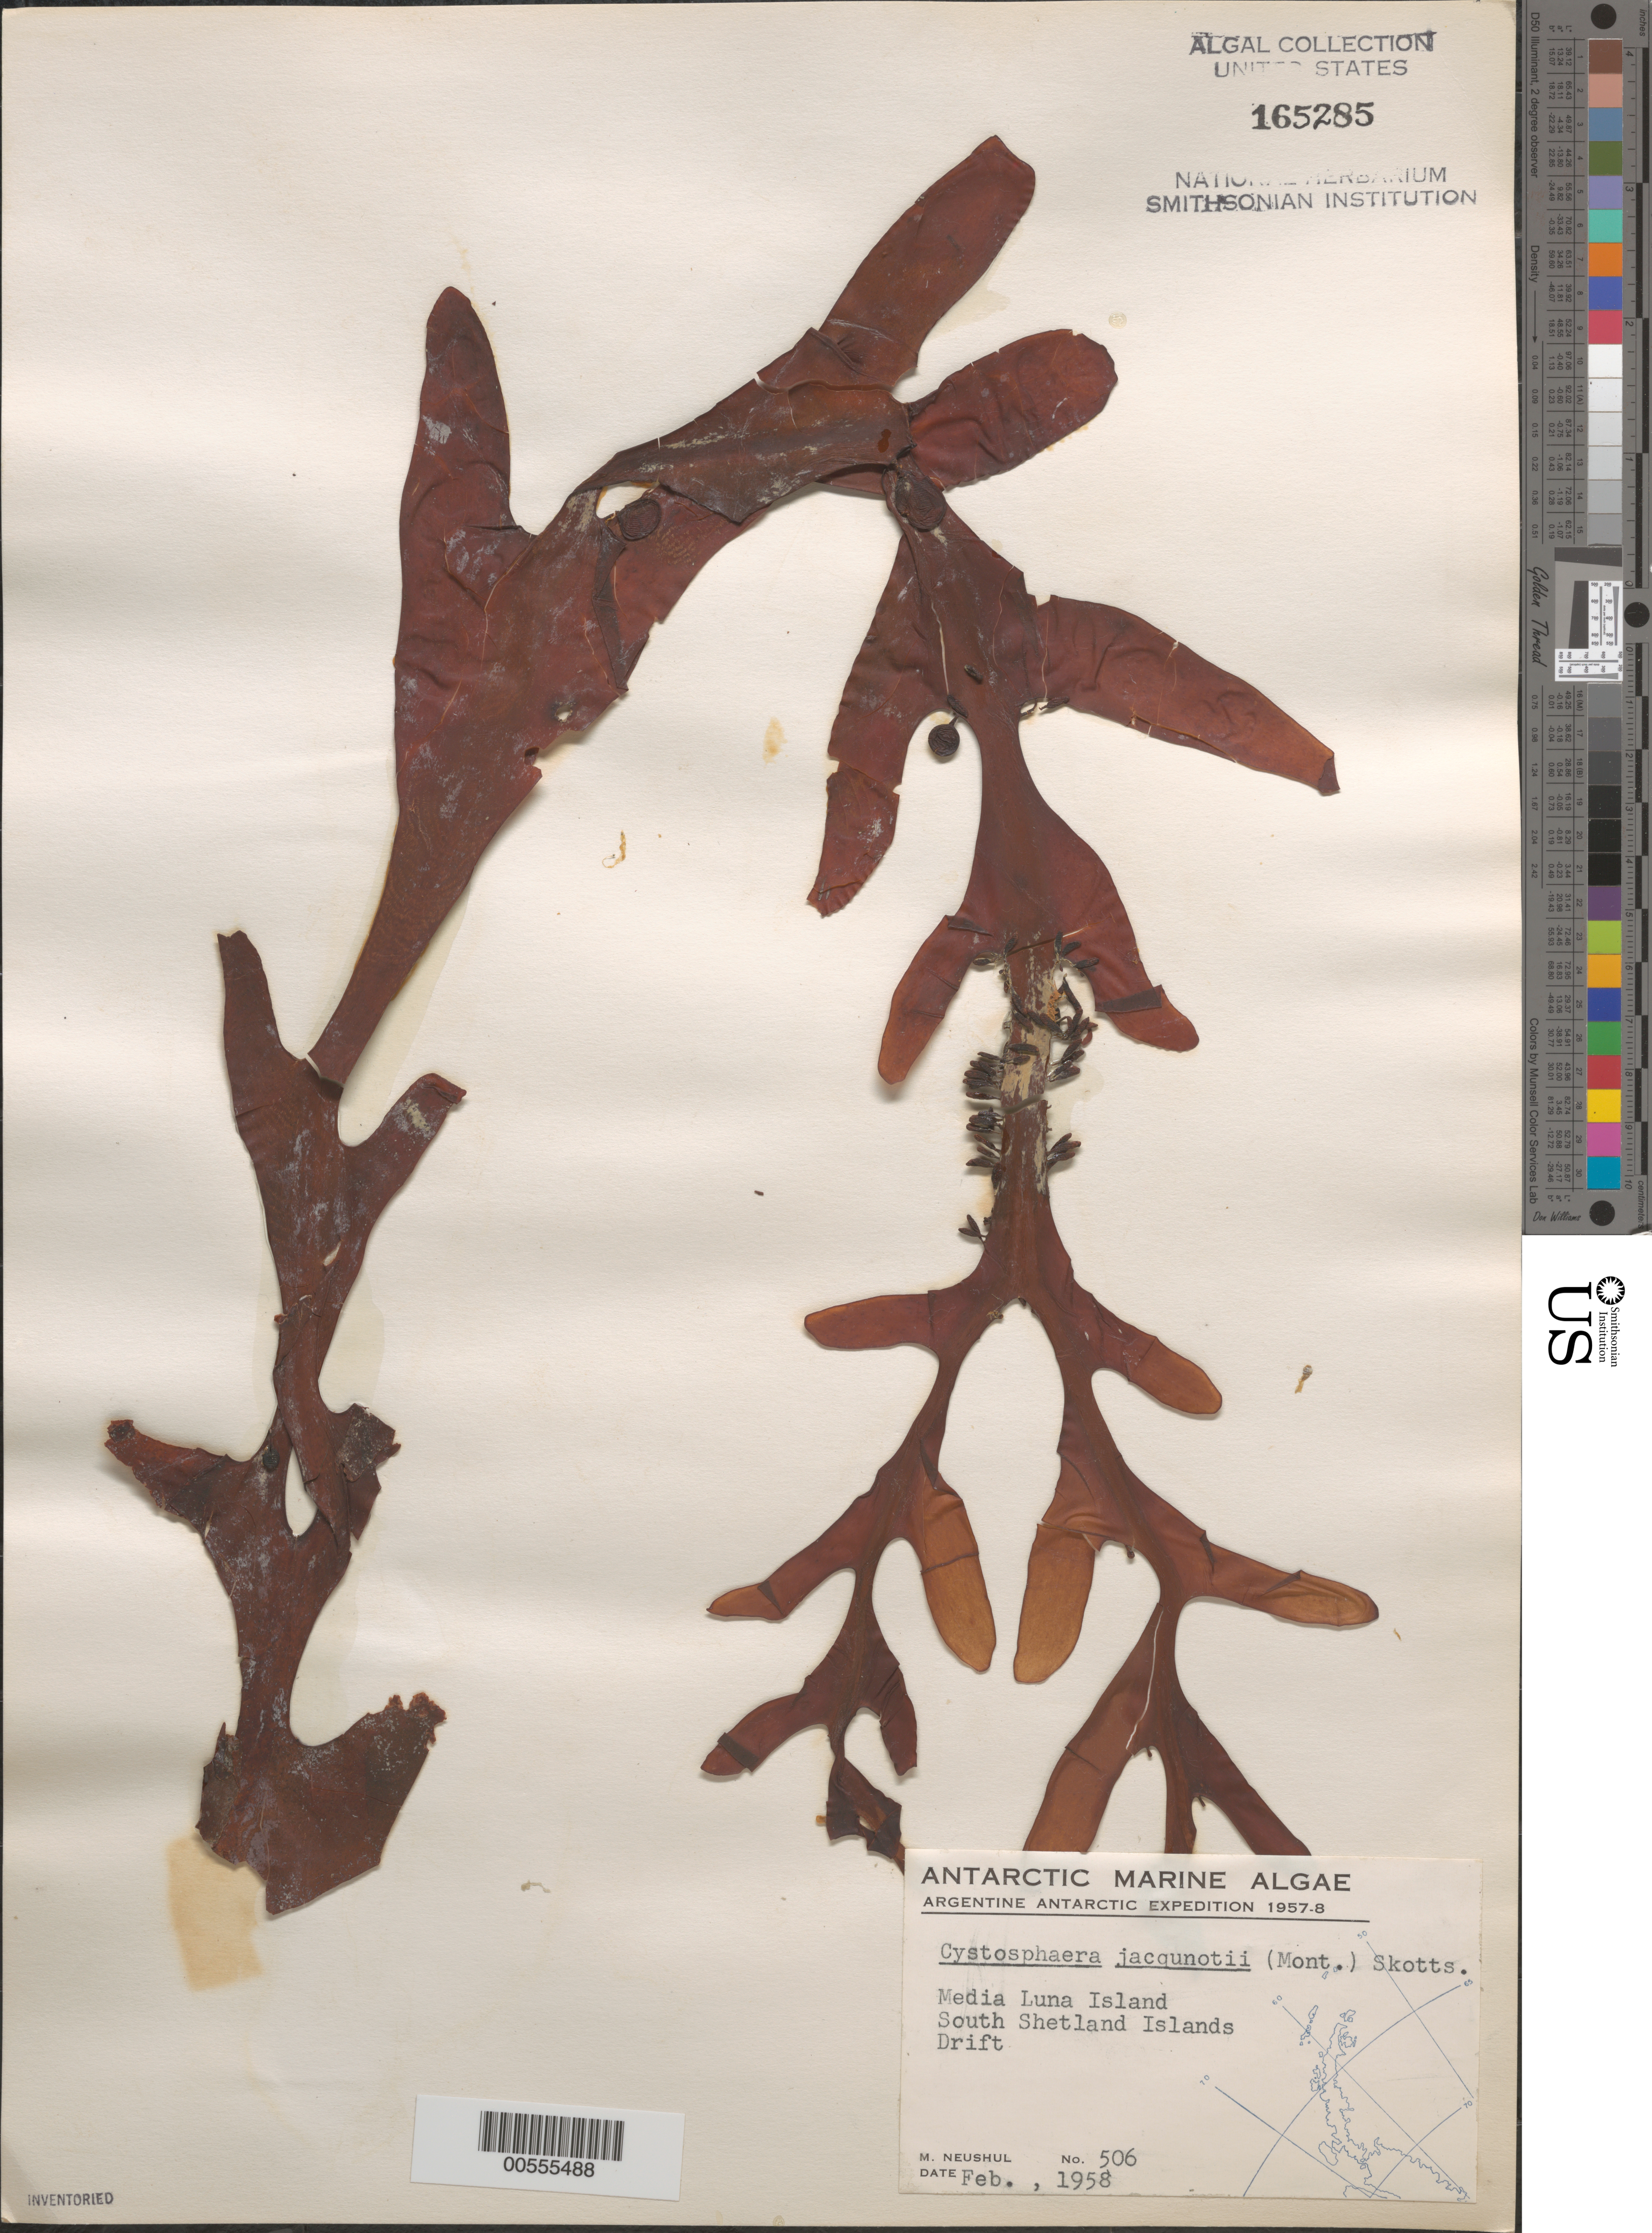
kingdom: Chromista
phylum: Ochrophyta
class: Phaeophyceae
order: Fucales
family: Seirococcaceae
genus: Cystosphaera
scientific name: Cystosphaera jacquinotii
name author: (Montagne) Skottsberg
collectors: M. Neushul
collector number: Neushul 506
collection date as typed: Feb 1958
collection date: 1958-02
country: Antarctica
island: Half Moon Island (Media Luna Island)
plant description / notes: Argentine Antarctic Expedition, 1957-1958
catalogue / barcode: US 165285